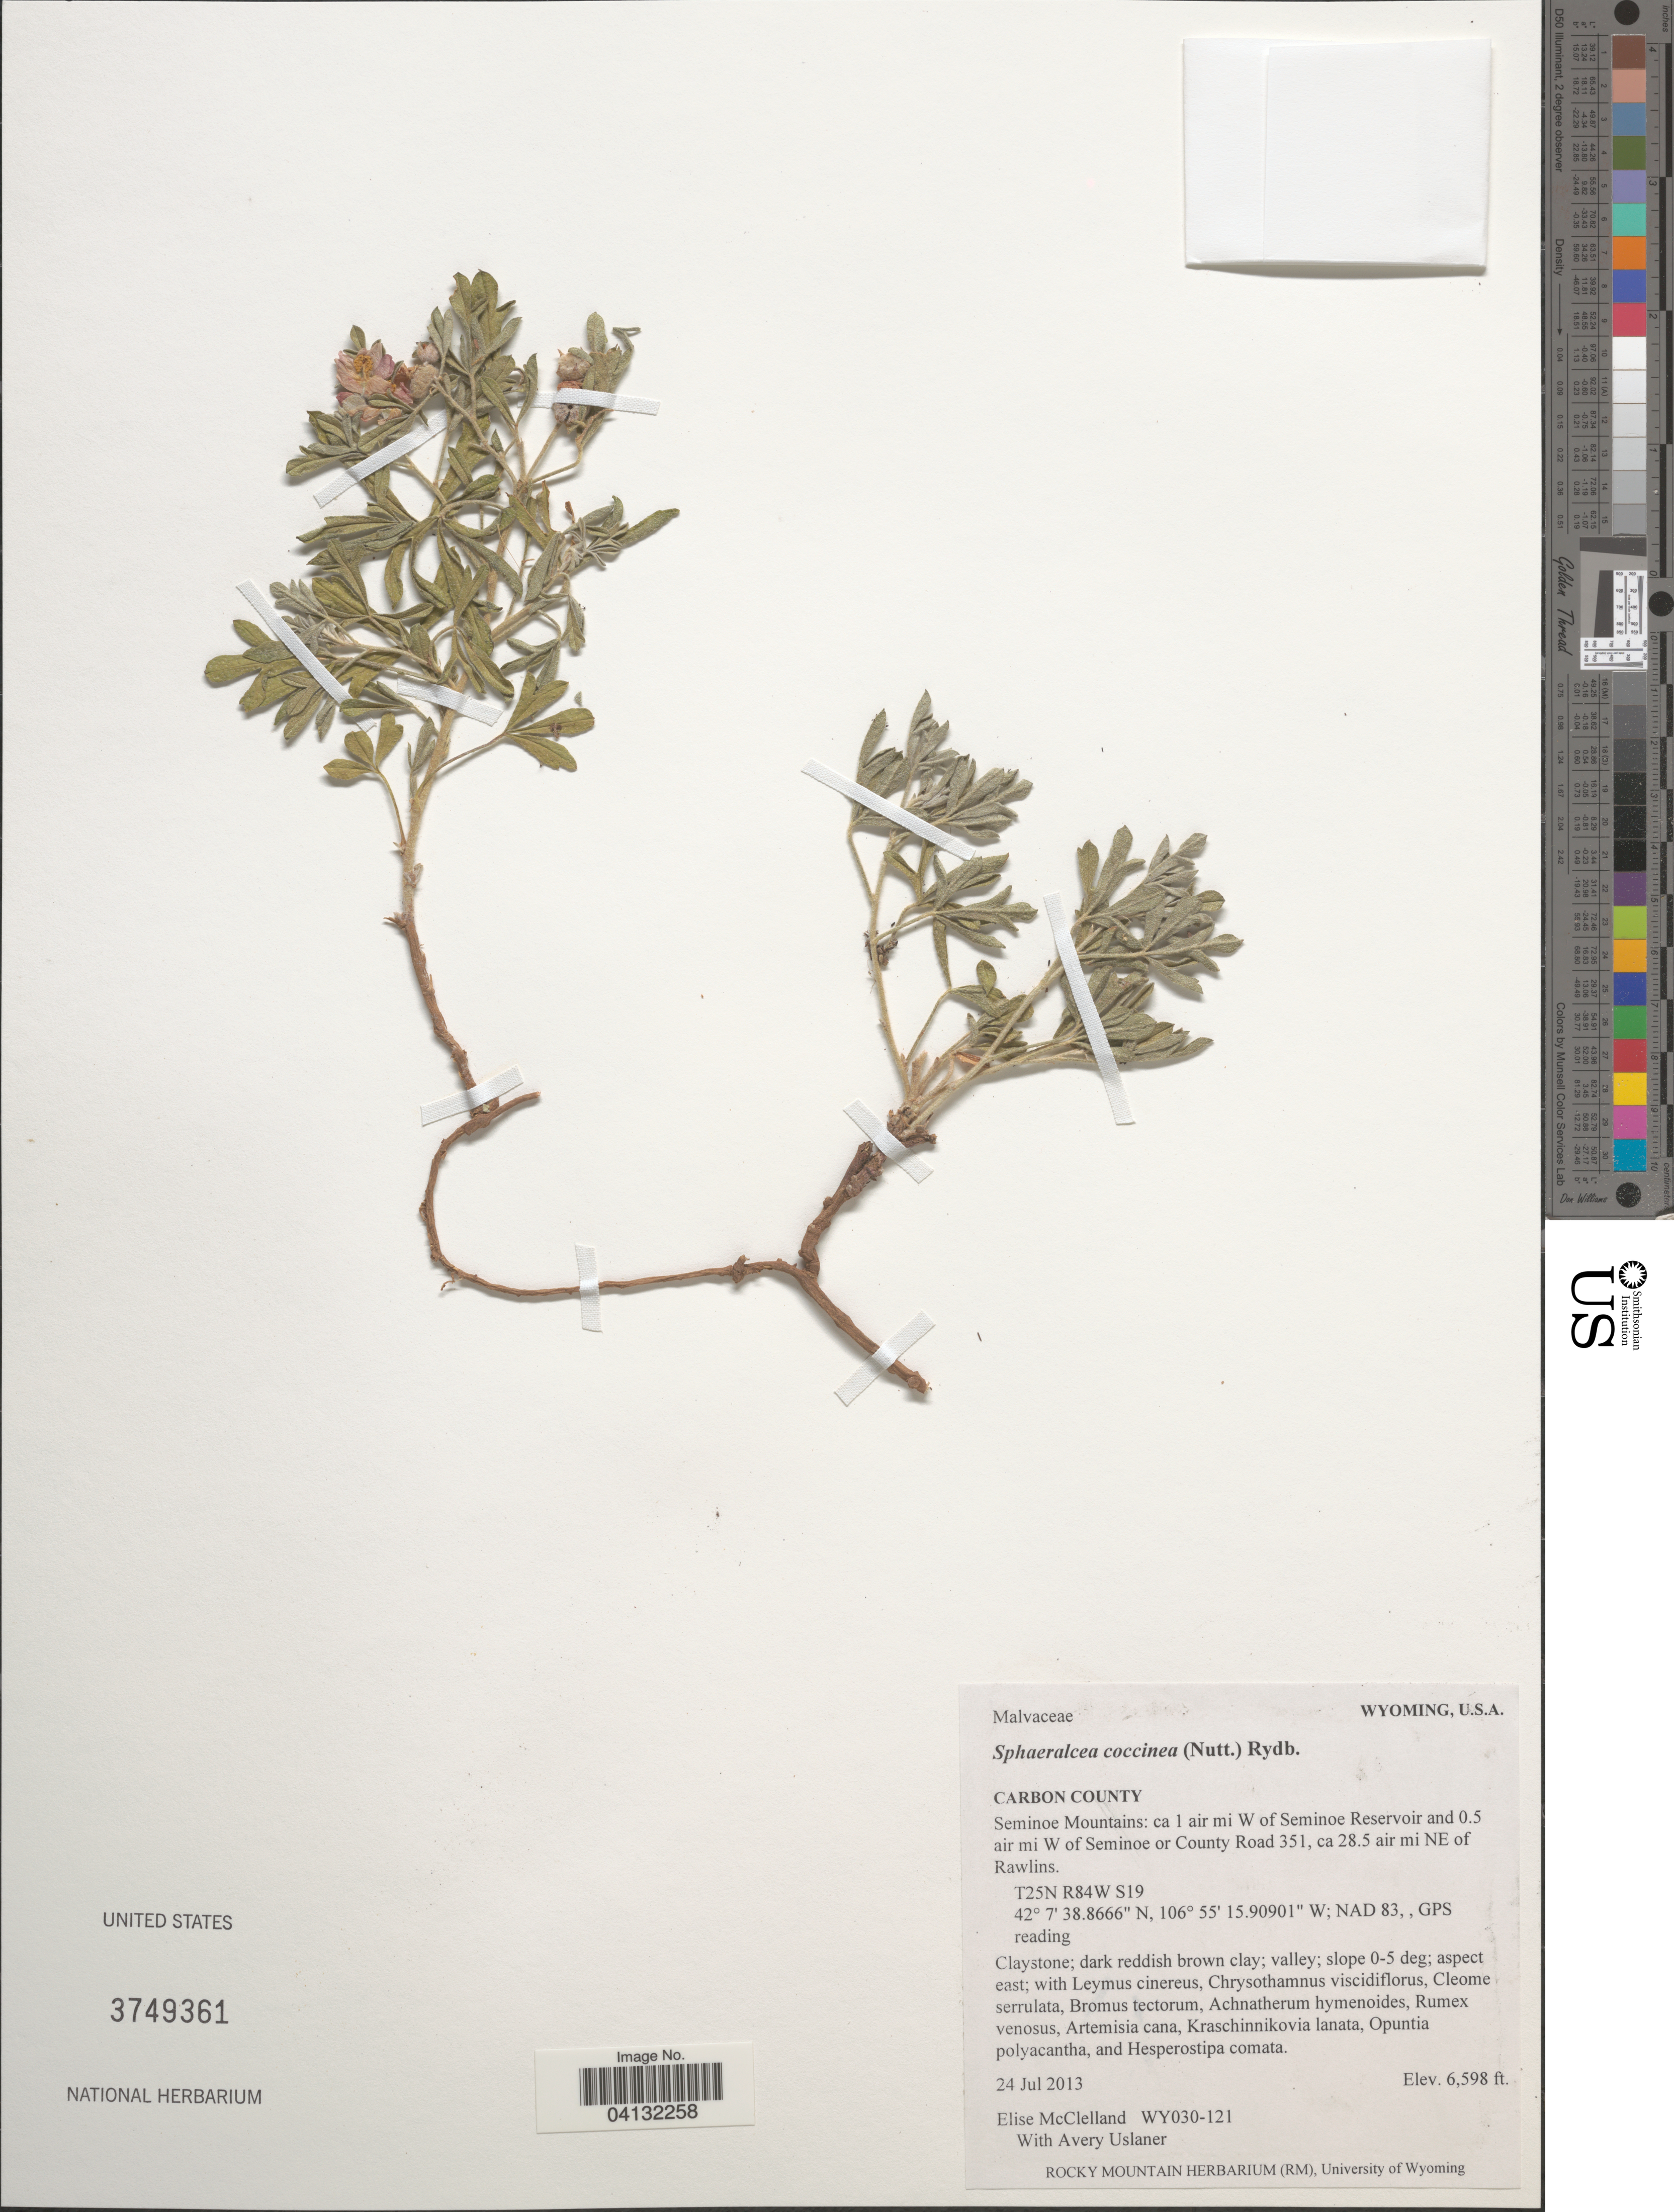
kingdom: Plantae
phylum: Tracheophyta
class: Magnoliopsida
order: Malvales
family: Malvaceae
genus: Sphaeralcea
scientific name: Sphaeralcea coccinea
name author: (Nutt.) Rydb.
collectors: E. McClelland & A. Uslaner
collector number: WY030-121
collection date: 2013-07-24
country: United States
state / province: Wyoming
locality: Carbon County. Seminoe Mountains: ca 1 air mi W of Seminoe Reservoir and 0.5 air mi W of Seminoe or County Road 351, ca 28.5 air mi NE of Rawlins. T25N R84W S19. NAD 83, , GPS reading.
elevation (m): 2011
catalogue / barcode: US 3749361